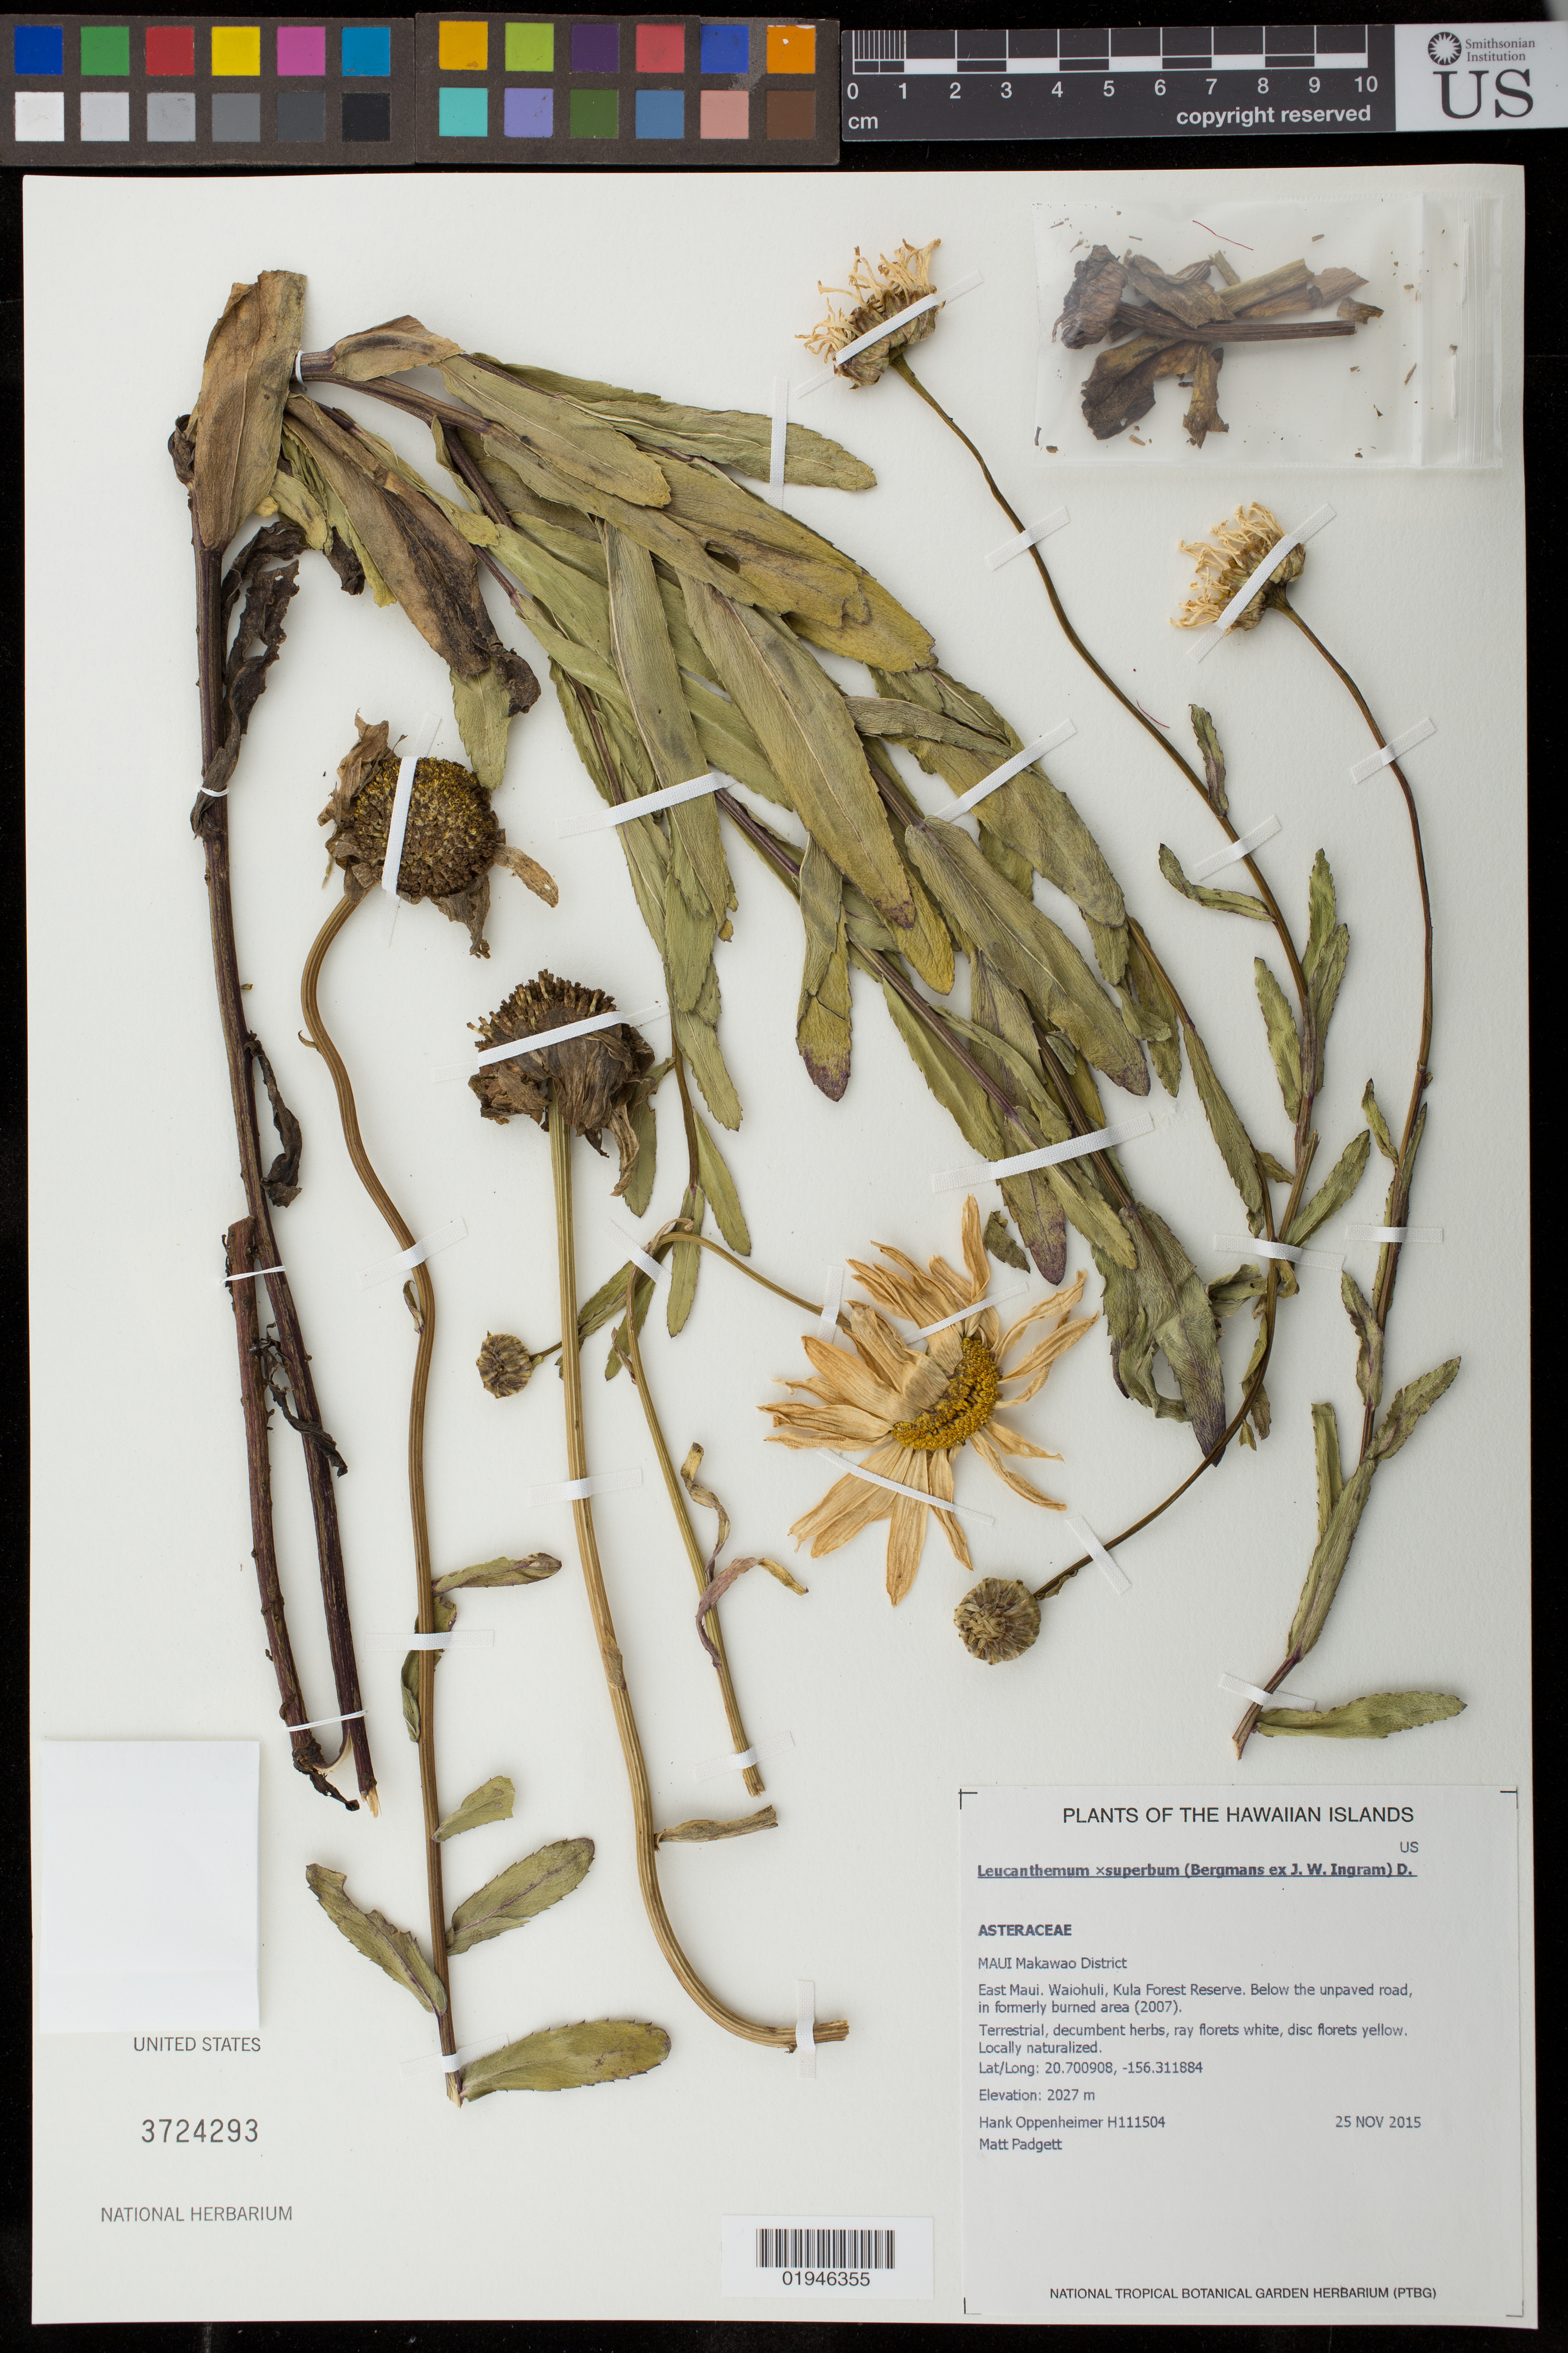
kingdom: Plantae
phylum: Tracheophyta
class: Magnoliopsida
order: Asterales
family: Asteraceae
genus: Leucanthemum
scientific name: Leucanthemum x superbum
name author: (Bergmans ex J.W. Ingram) D.H. Kent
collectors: H. L. Oppenheimer & M. Padgett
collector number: H111504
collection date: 2015-11-25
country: United States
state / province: Hawaii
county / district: Maui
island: Maui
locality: East Maui, Makawao District, Waiohuli, Kula Forest Reserve, below the unpaved road in formerly burned area (2007).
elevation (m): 2027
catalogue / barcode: US 3724293